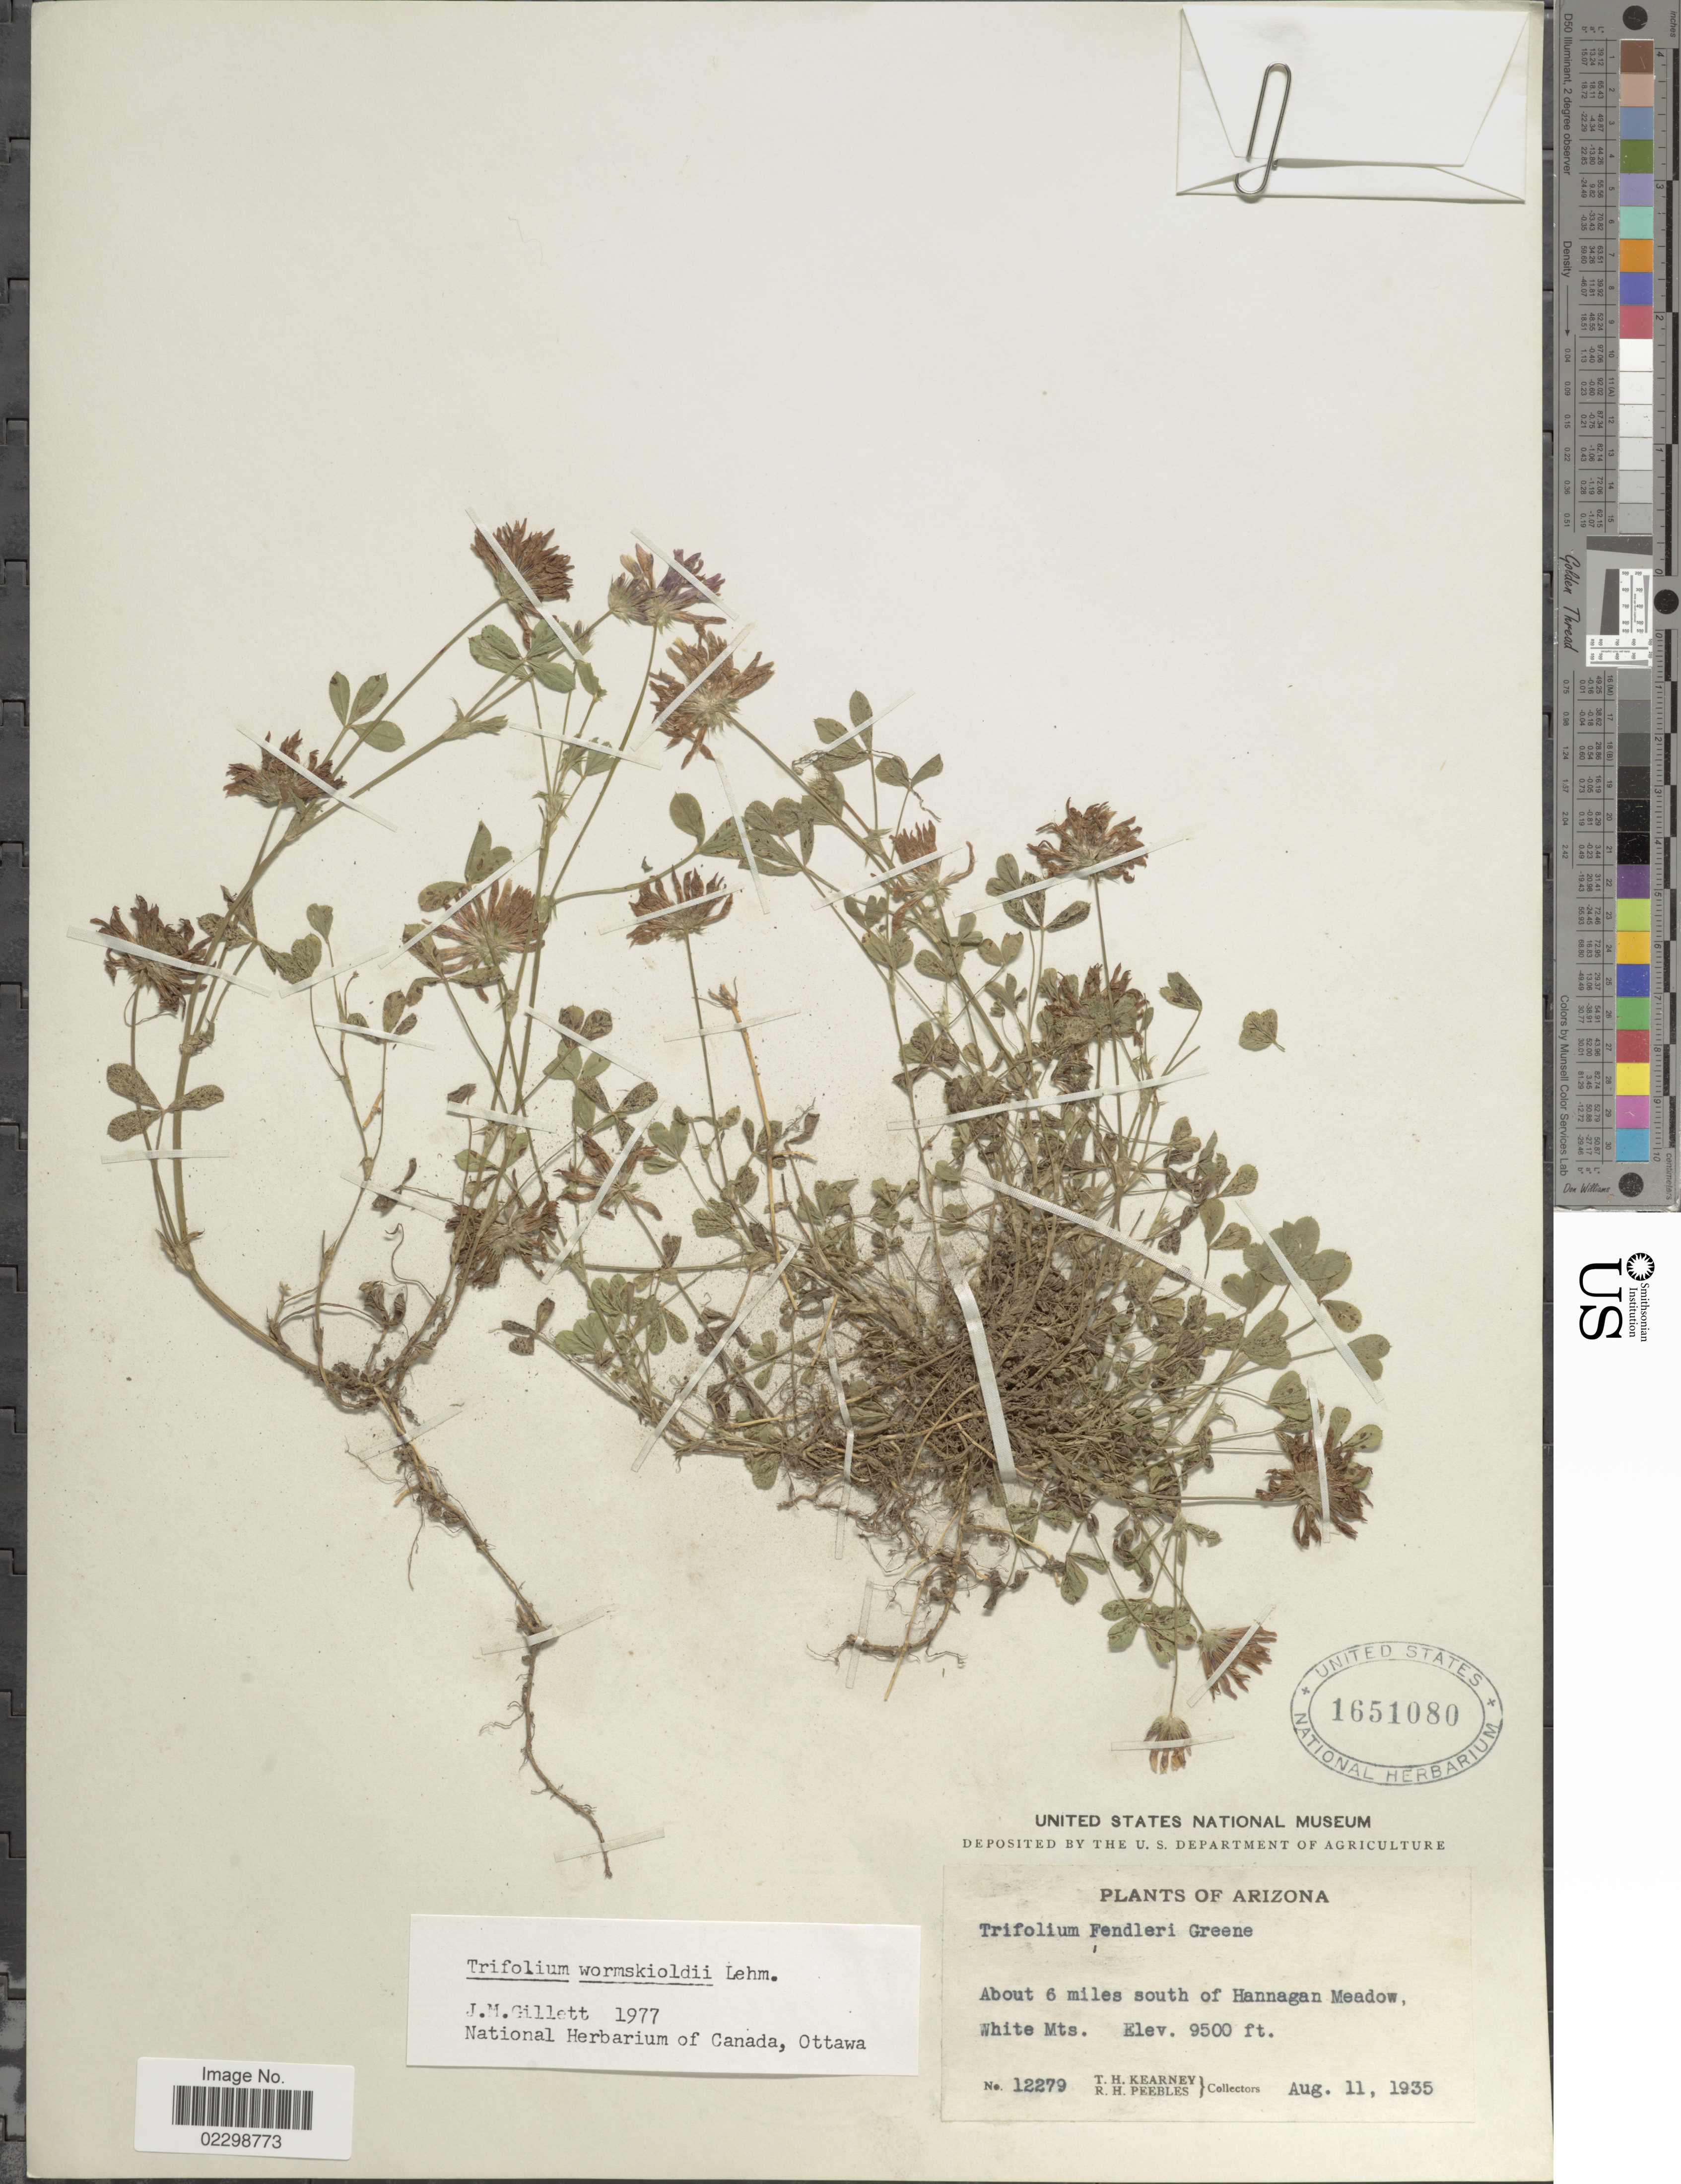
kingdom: Plantae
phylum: Tracheophyta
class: Magnoliopsida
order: Fabales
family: Fabaceae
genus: Trifolium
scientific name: Trifolium wormskioldii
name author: Lehm.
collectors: T. H. Kearney & R. H. Peebles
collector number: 12279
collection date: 1935-08-11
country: United States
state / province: Arizona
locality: About 6 miles south of Hannagan Meadow, White Mts.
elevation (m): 2896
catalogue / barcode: US 1651080